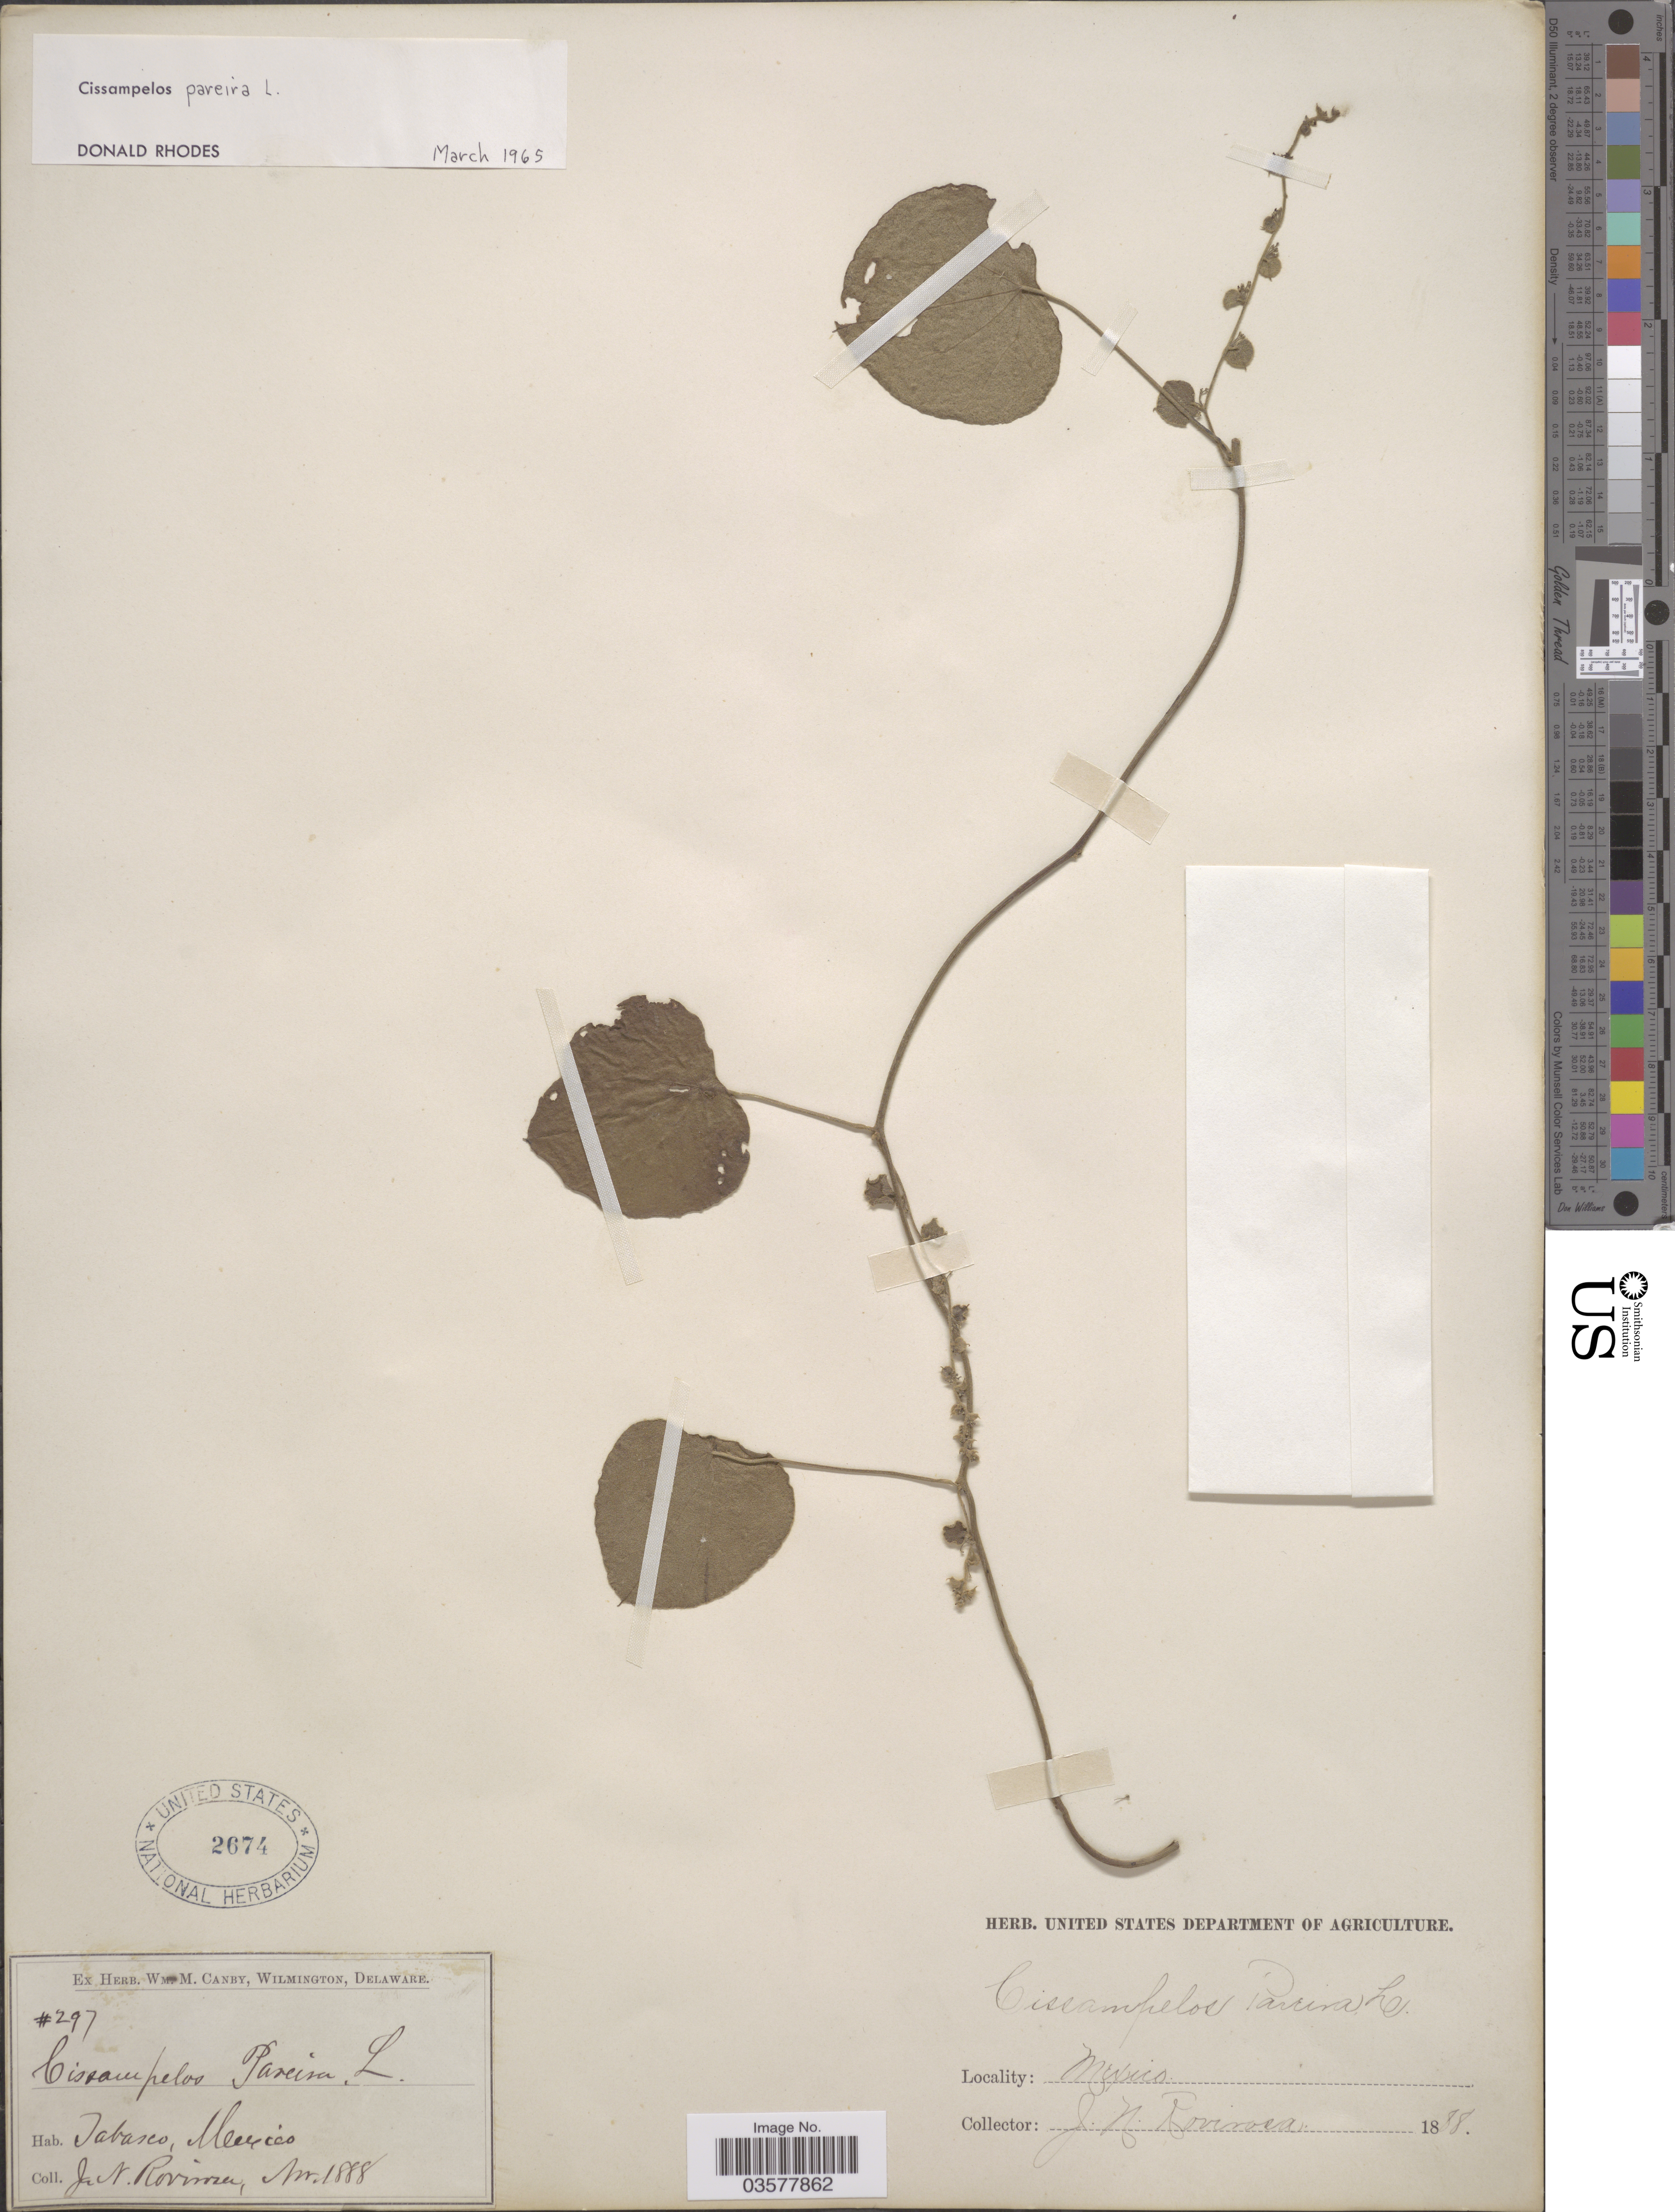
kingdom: Plantae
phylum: Tracheophyta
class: Magnoliopsida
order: Ranunculales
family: Menispermaceae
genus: Cissampelos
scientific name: Cissampelos pareira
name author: L.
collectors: J. N. Rovirosa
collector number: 297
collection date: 1888-11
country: Mexico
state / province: Tabasco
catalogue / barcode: US 2674